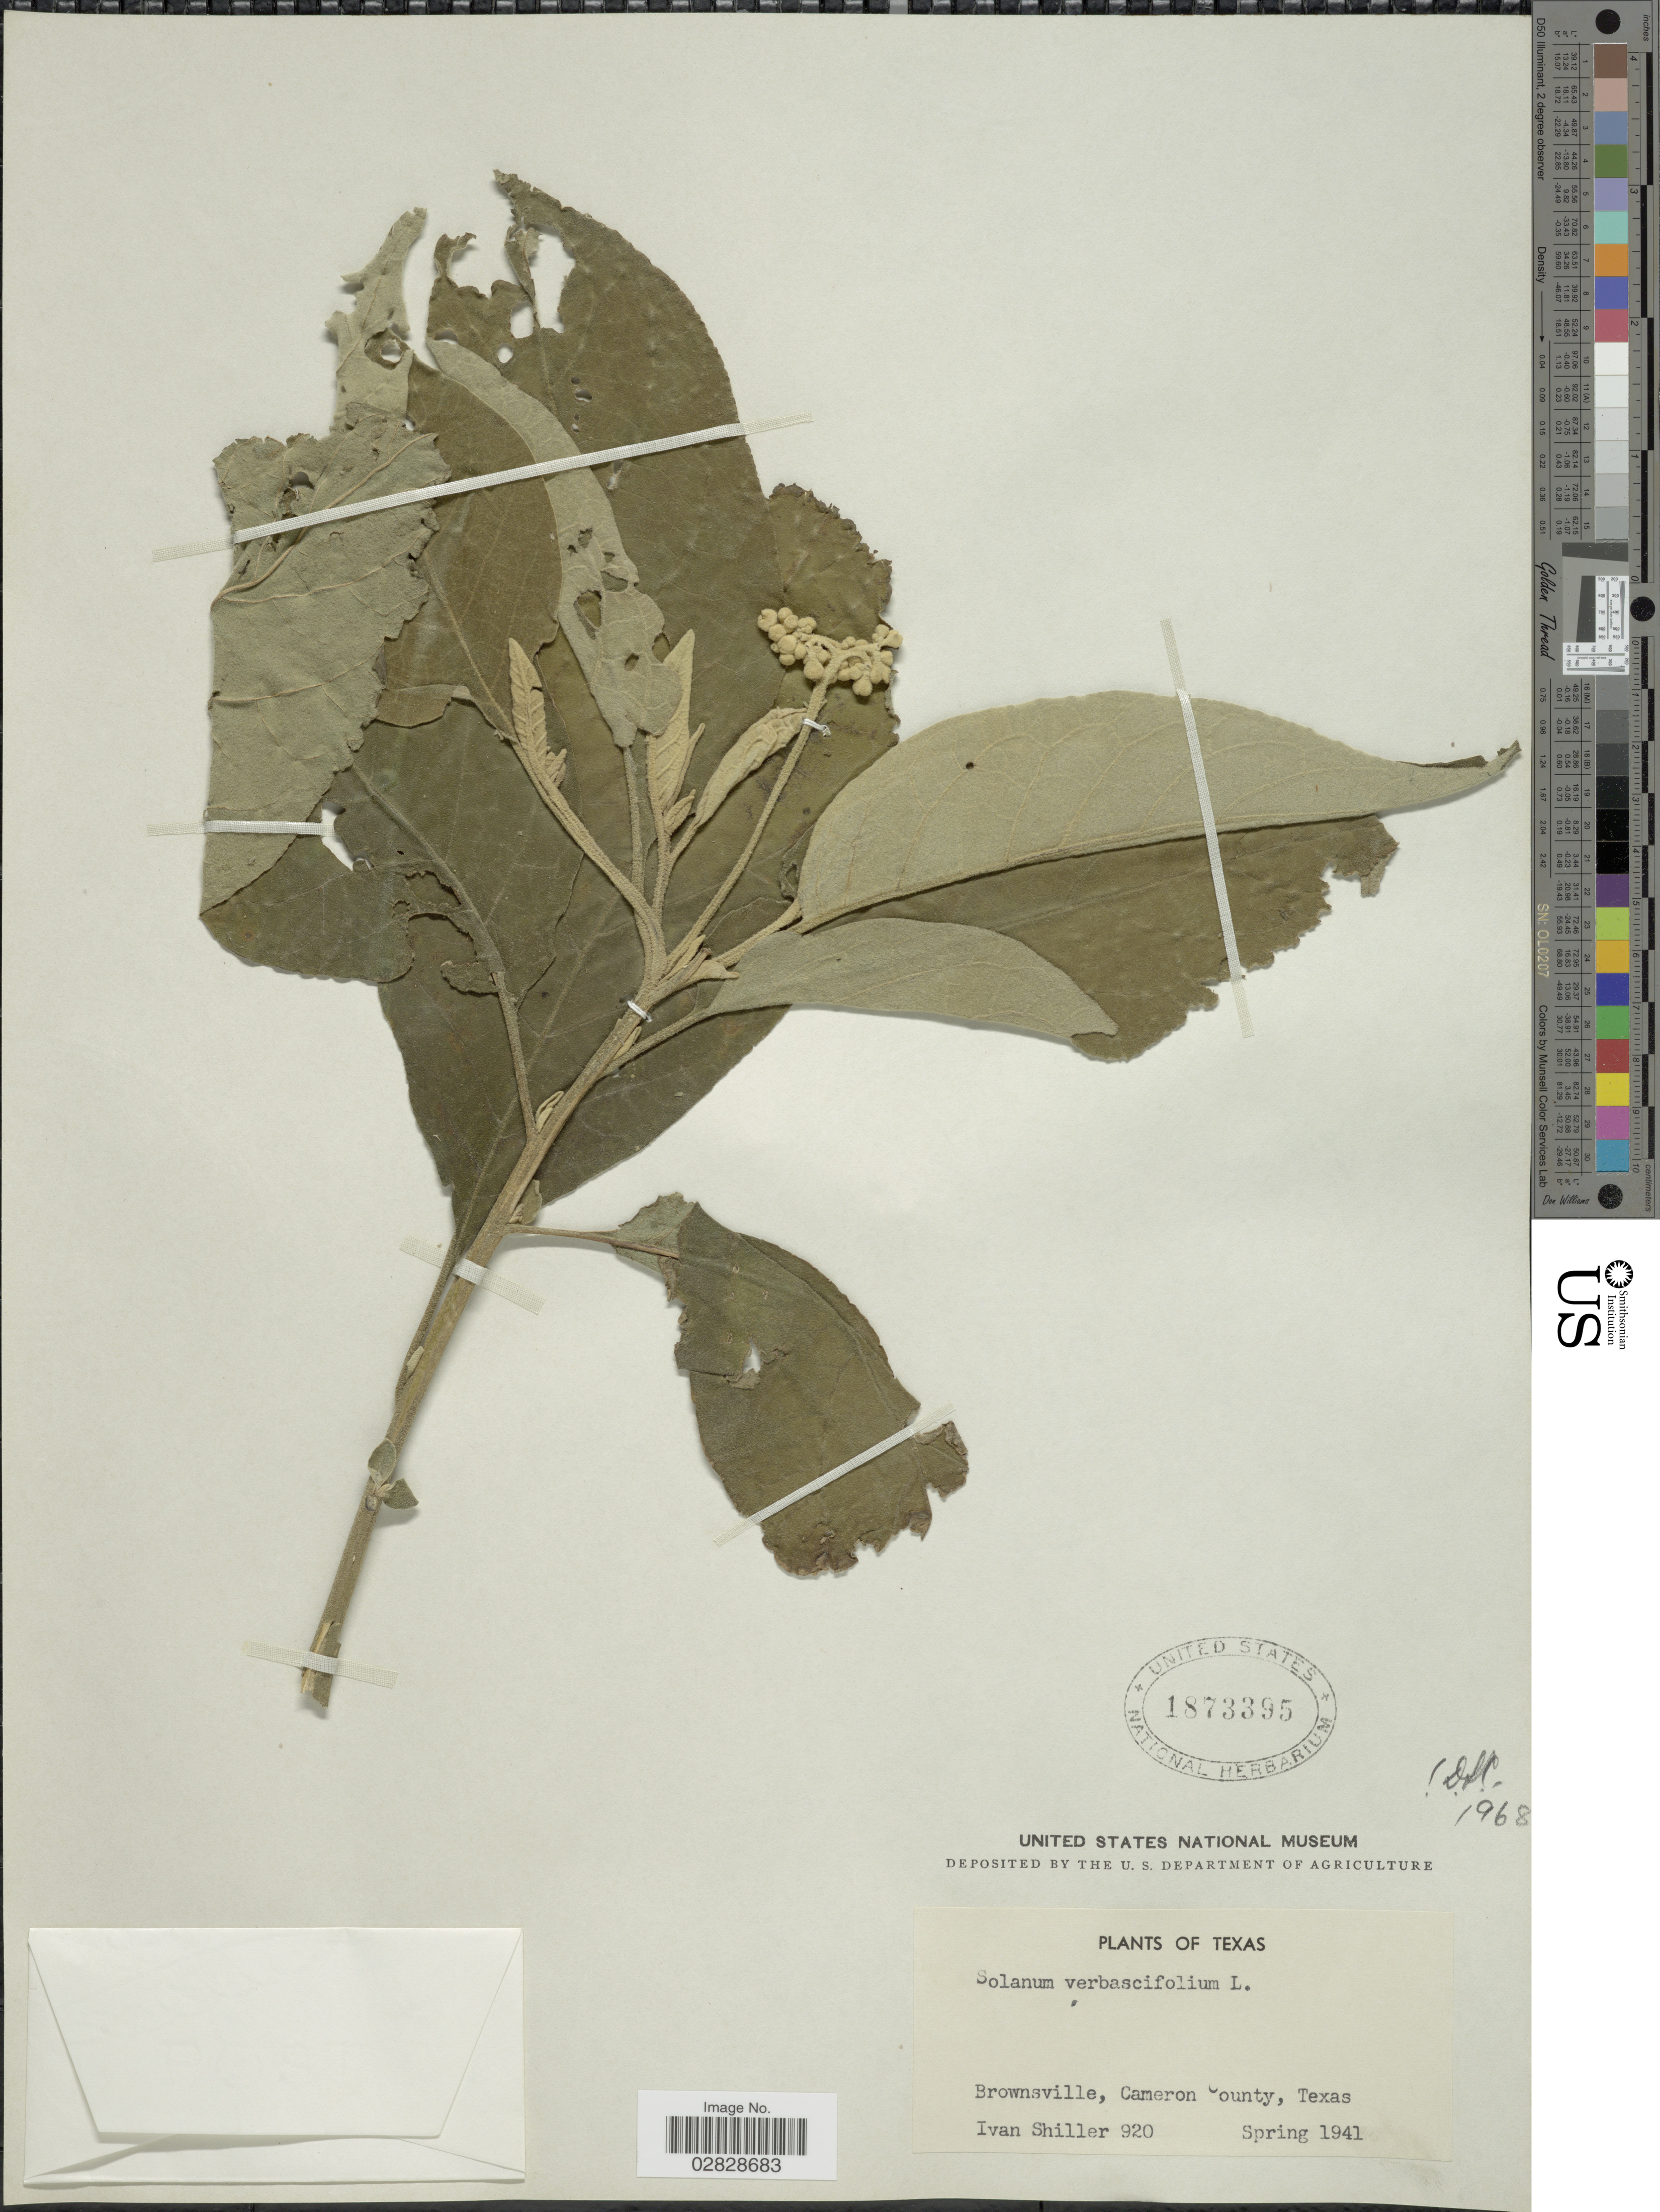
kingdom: Plantae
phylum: Tracheophyta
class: Magnoliopsida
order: Solanales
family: Solanaceae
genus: Solanum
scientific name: Solanum erianthum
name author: D. Don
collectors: I. Shiller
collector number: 920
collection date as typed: Spring 1941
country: United States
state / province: Texas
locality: Brownsville, Cameron County.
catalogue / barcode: US 1873395